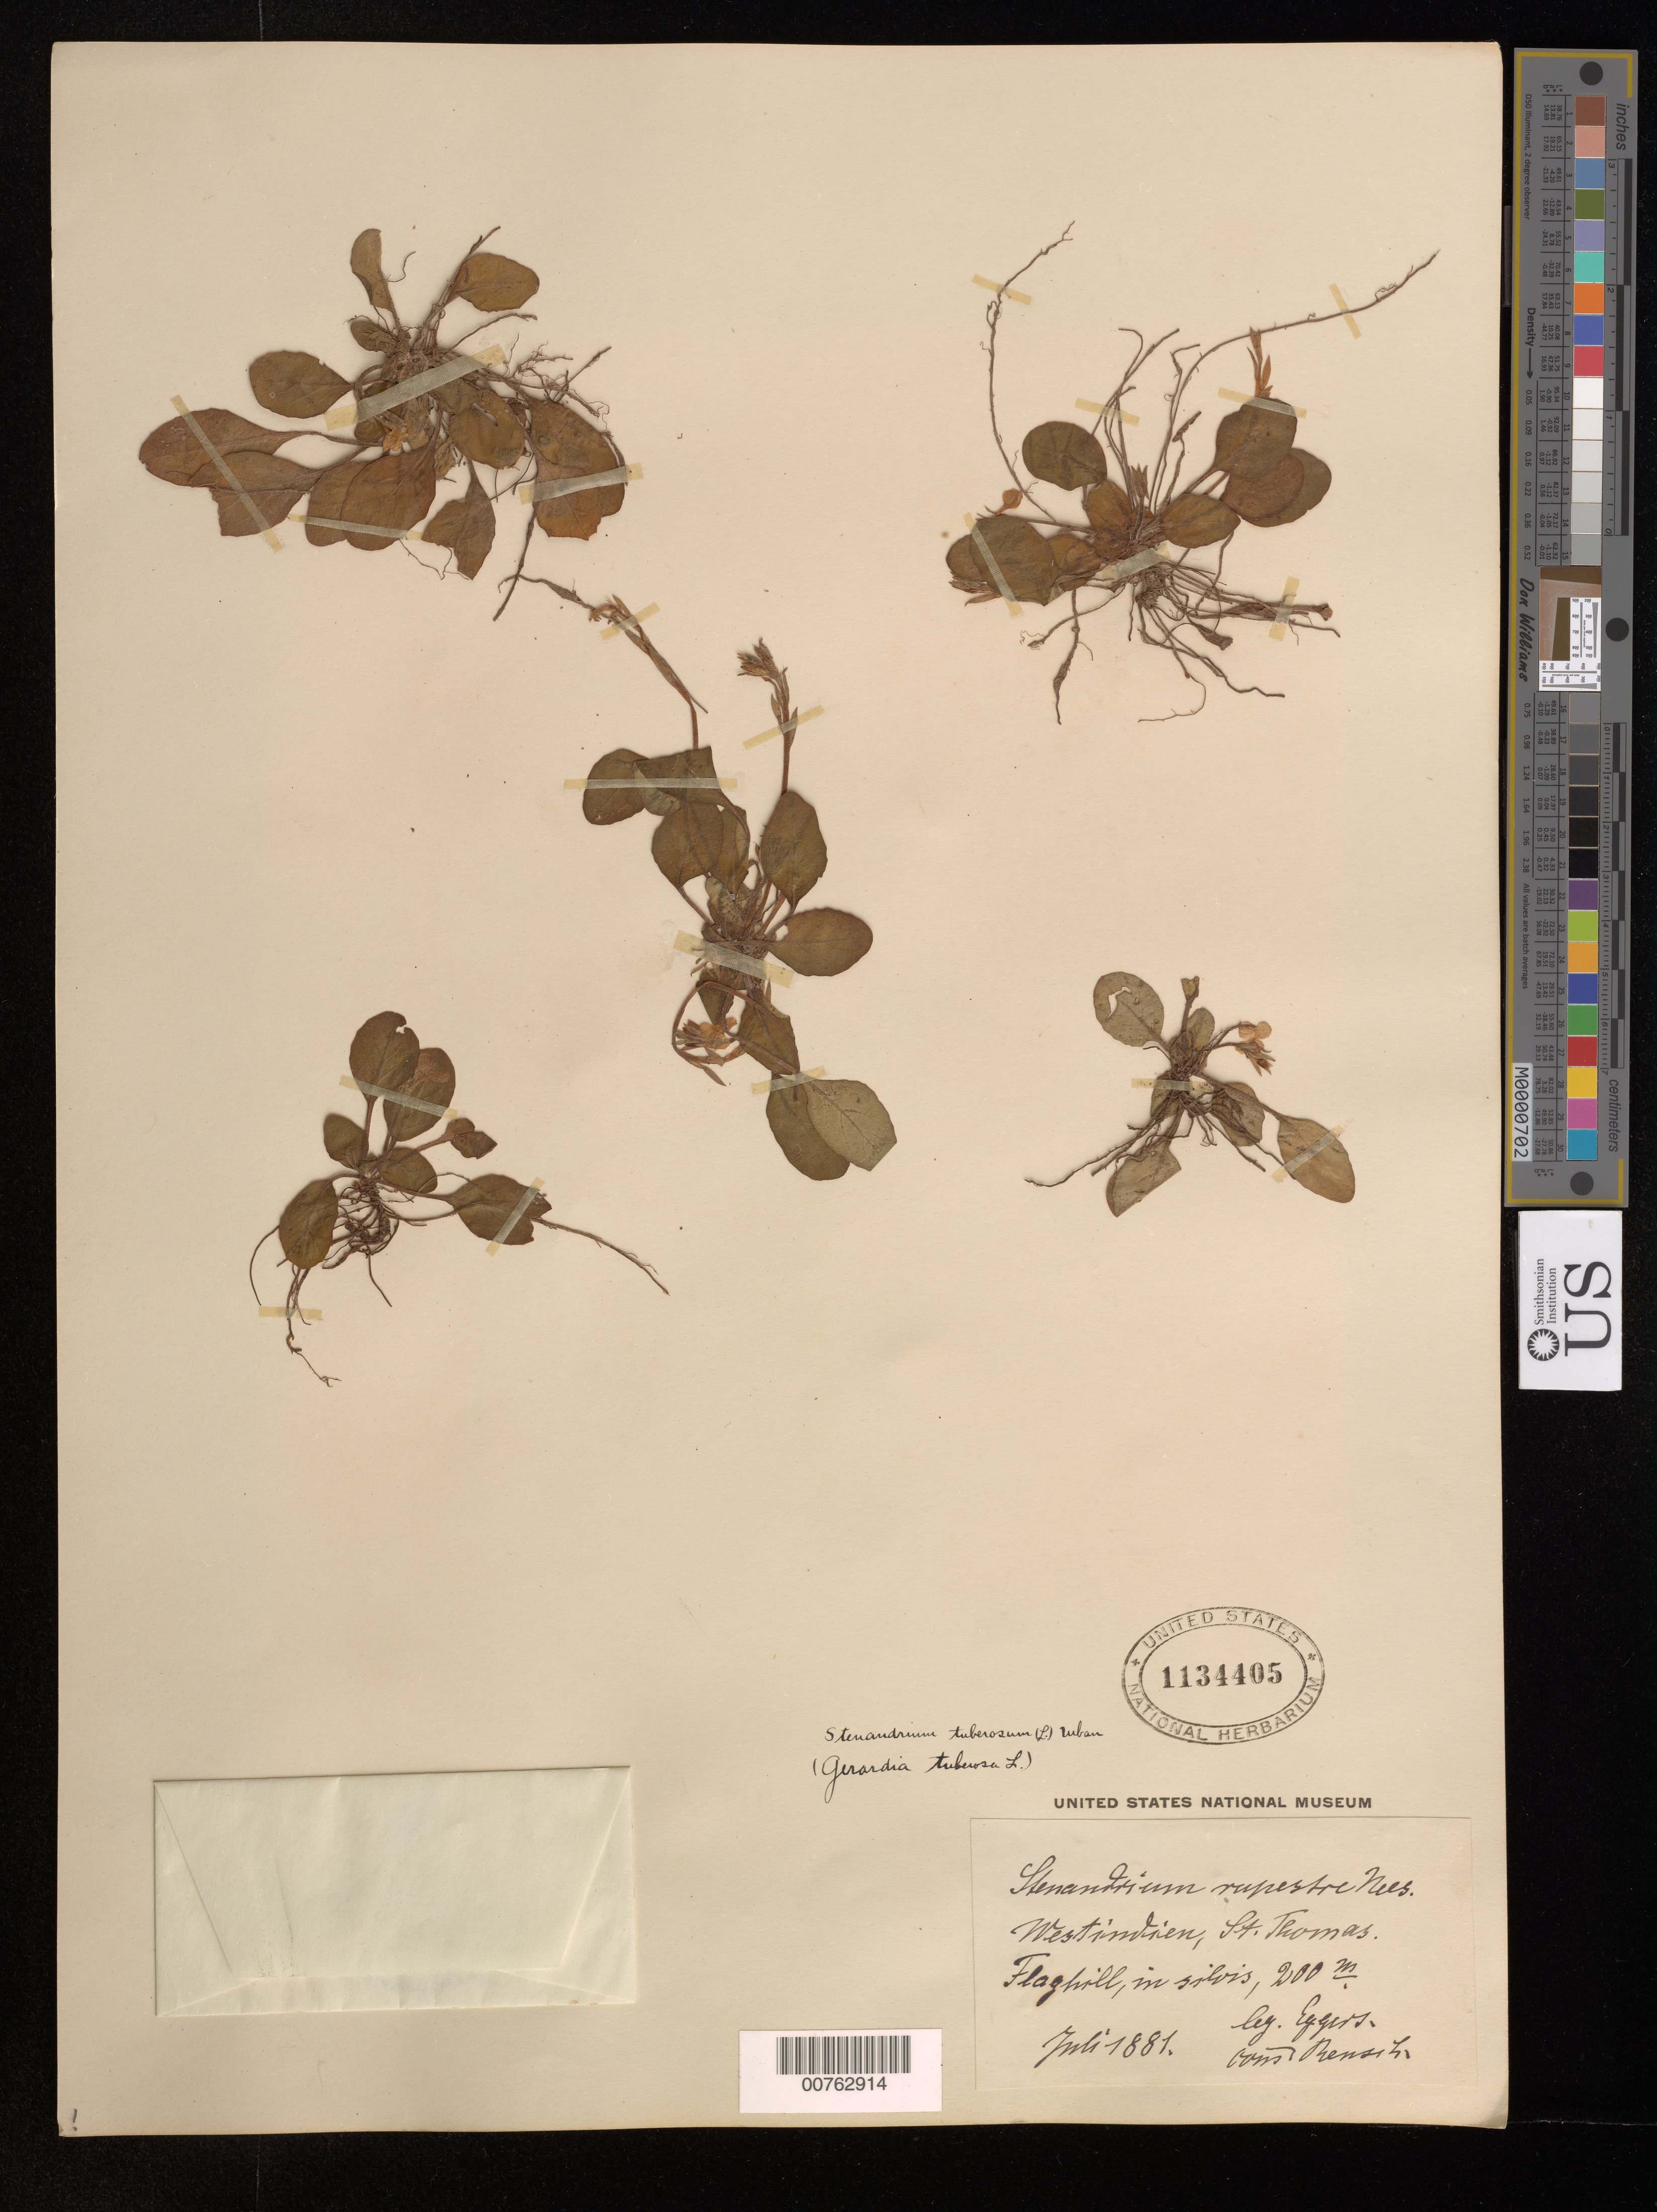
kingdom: Plantae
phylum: Tracheophyta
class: Magnoliopsida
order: Lamiales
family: Acanthaceae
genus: Stenandrium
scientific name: Stenandrium tuberosum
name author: (L.) Urb.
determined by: Acevedo-Rodríguez, P., (BOT), Smithsonian Institution - National Museum of Natural History (UNITED STATES)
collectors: H. F. A. von Eggers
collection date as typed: Jul 1881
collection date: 1881-07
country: U.S. Virgin Islands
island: St. Thomas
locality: Flaghill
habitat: In sylvis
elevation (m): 200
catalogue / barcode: US 1134405